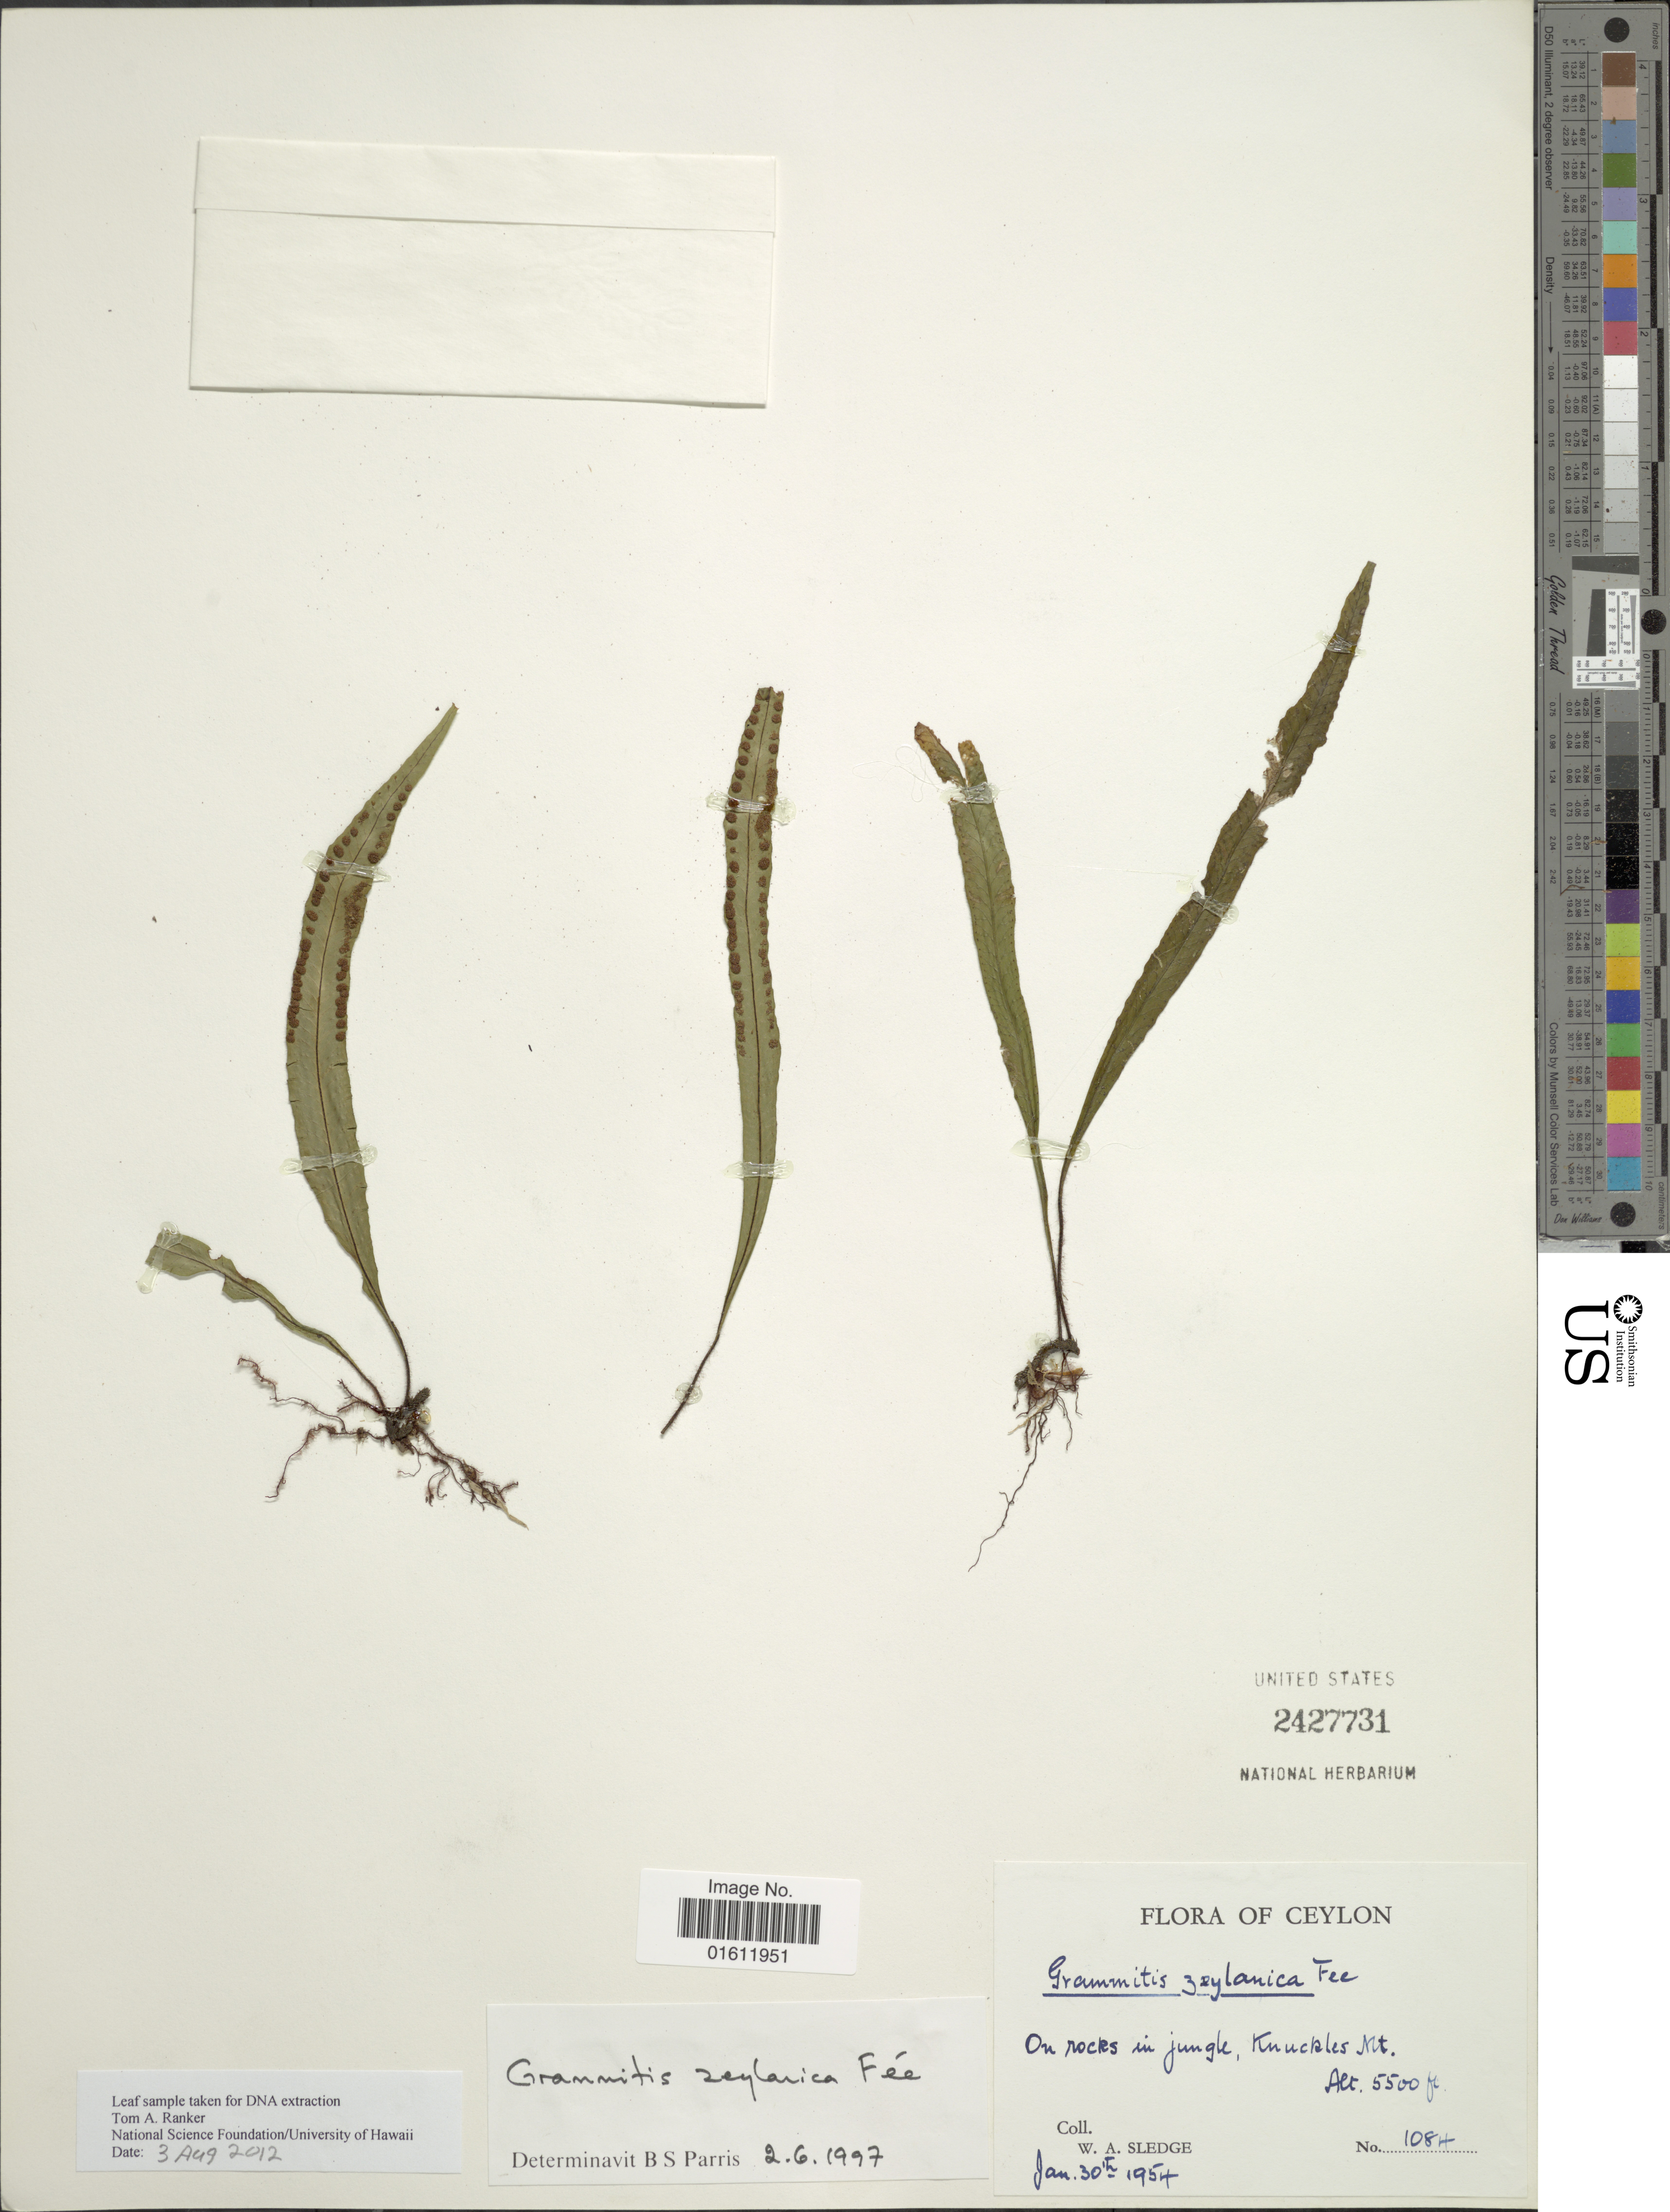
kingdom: Plantae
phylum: Tracheophyta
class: Polypodiopsida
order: Polypodiales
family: Polypodiaceae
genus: Oreogrammitis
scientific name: Oreogrammitis zeylanica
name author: (Fée) Parris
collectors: W. A. Sledge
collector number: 1084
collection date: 1954-01-30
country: Sri Lanka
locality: On rocks in jungle, Knuckles Mt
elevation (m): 1676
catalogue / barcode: US 2427731